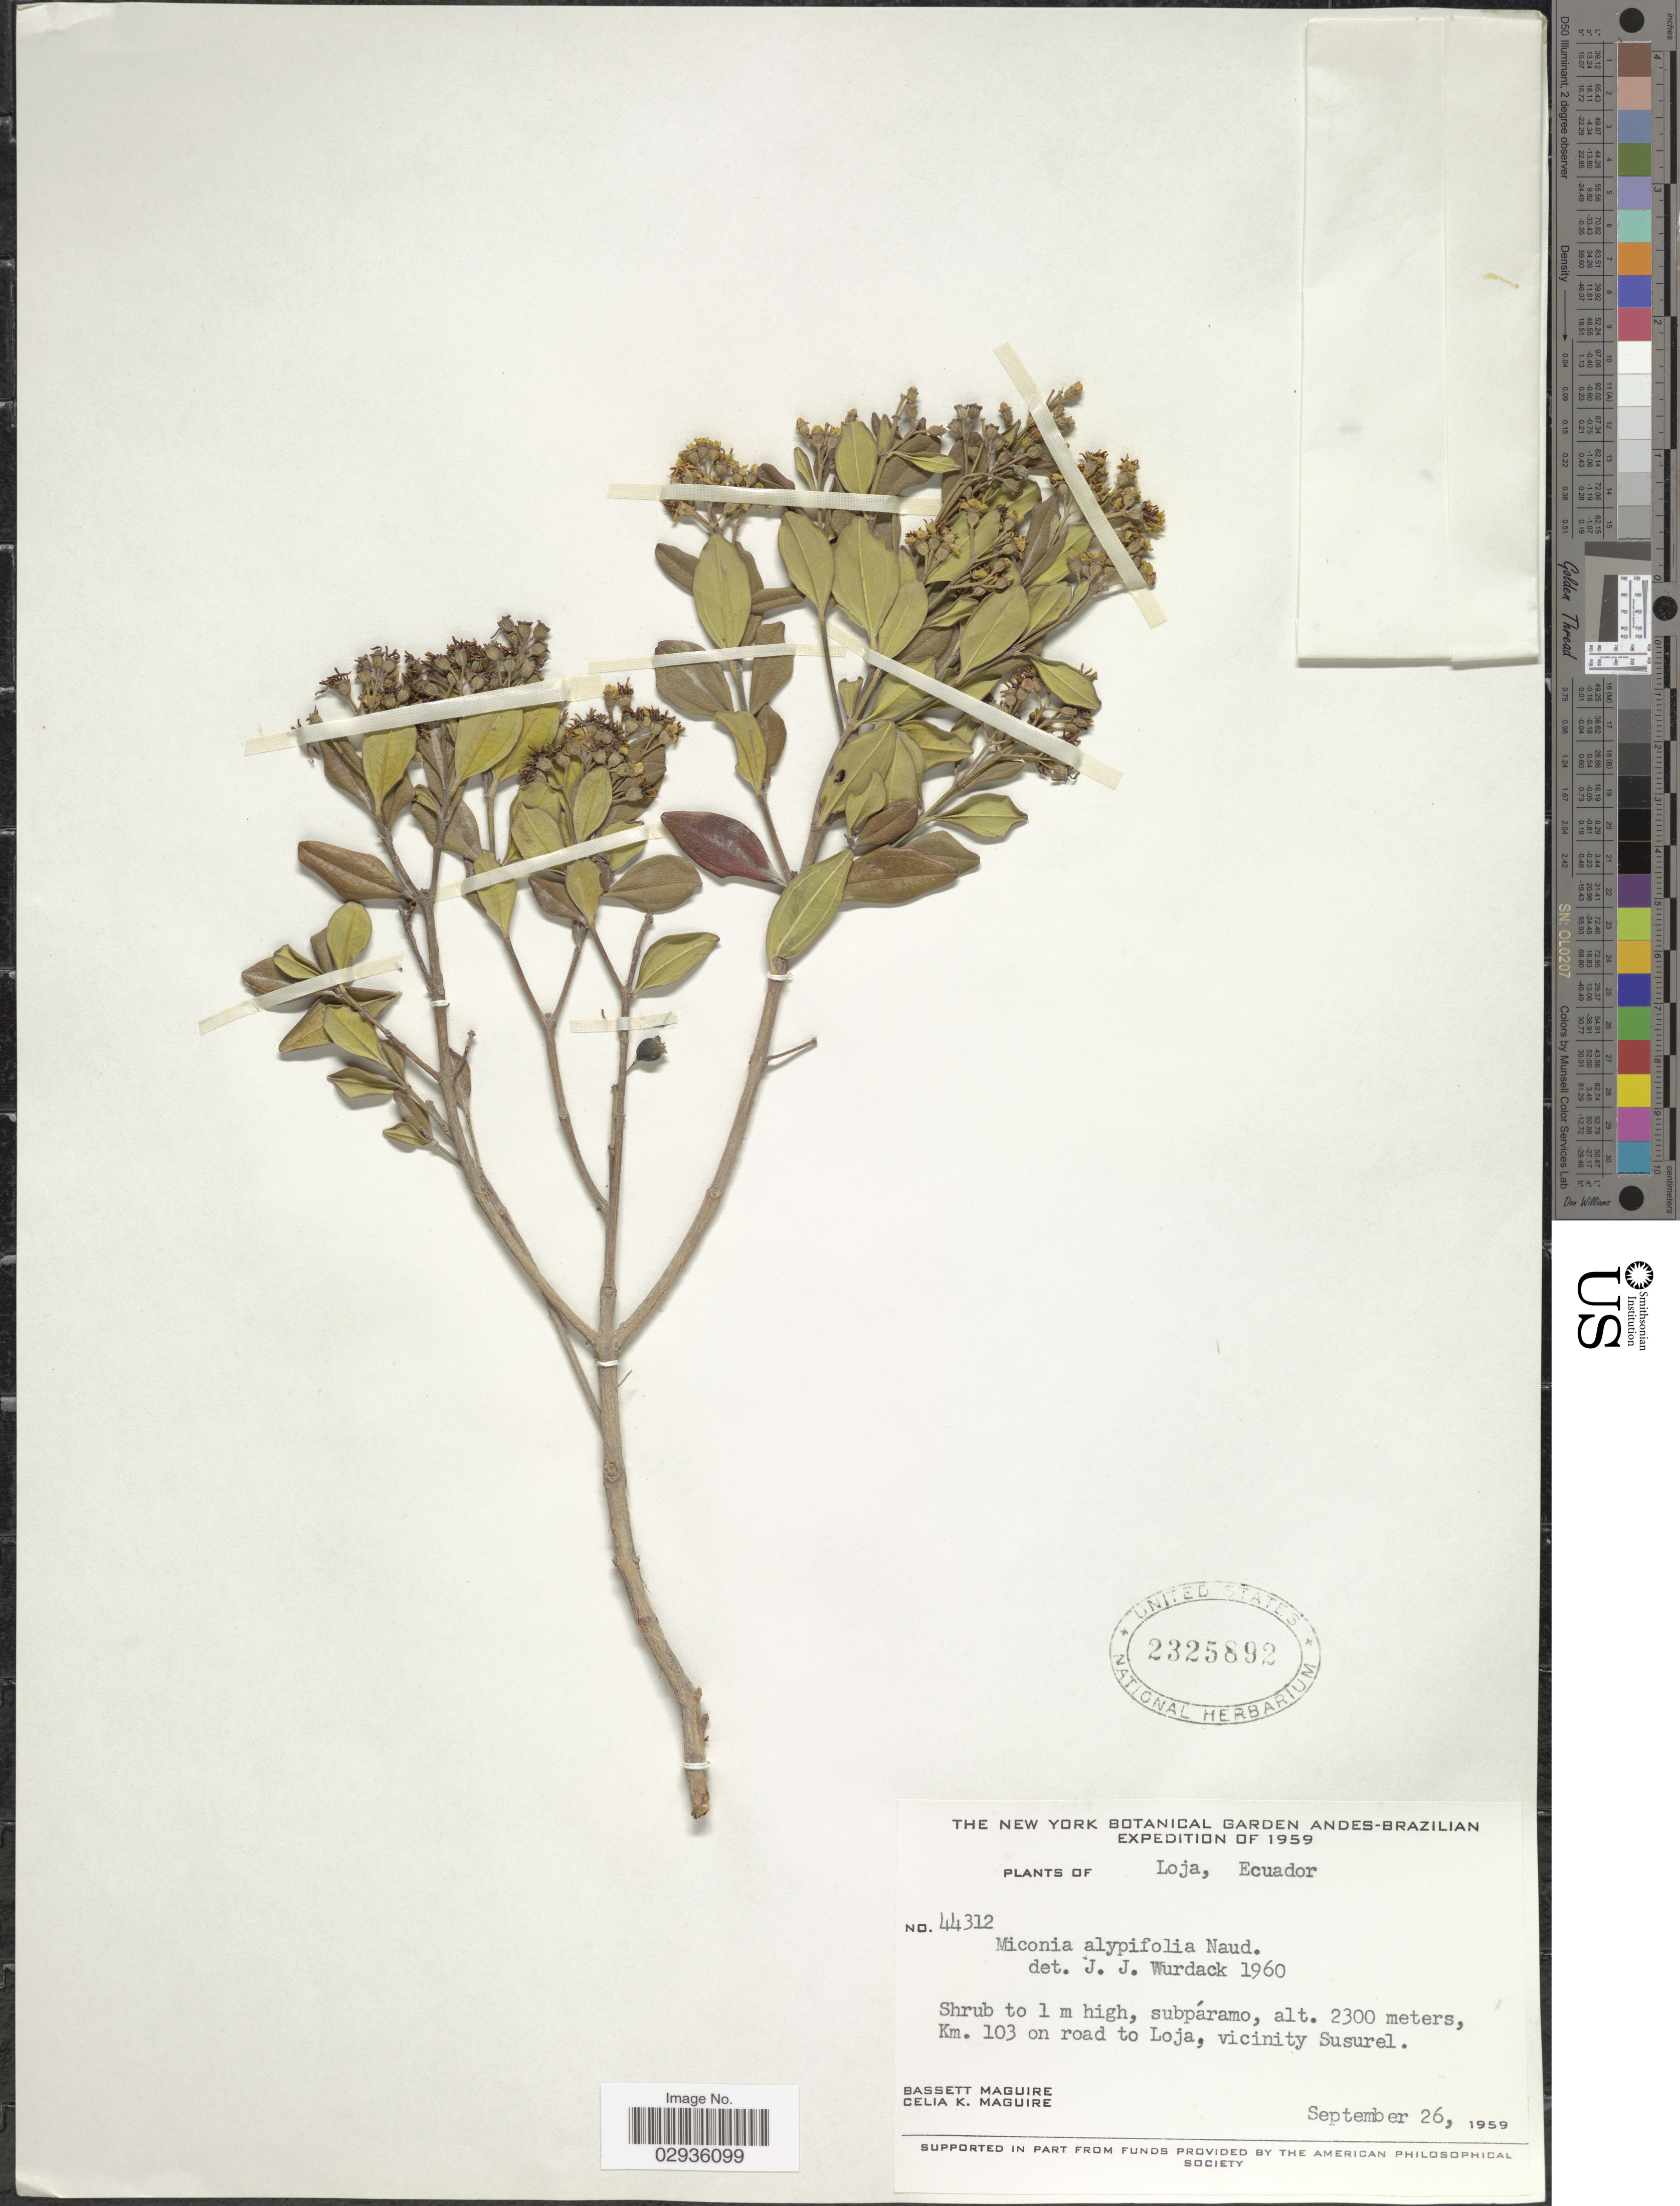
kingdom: Plantae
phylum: Tracheophyta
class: Magnoliopsida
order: Myrtales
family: Melastomataceae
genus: Miconia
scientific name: Miconia alypifolia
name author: Naudin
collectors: B. Maguire & C. K. Maguire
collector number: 44312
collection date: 1959-09-26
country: Ecuador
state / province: Loja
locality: Km. 103 on road to Loja, vicinity Susurel.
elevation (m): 2300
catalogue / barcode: US 2325892